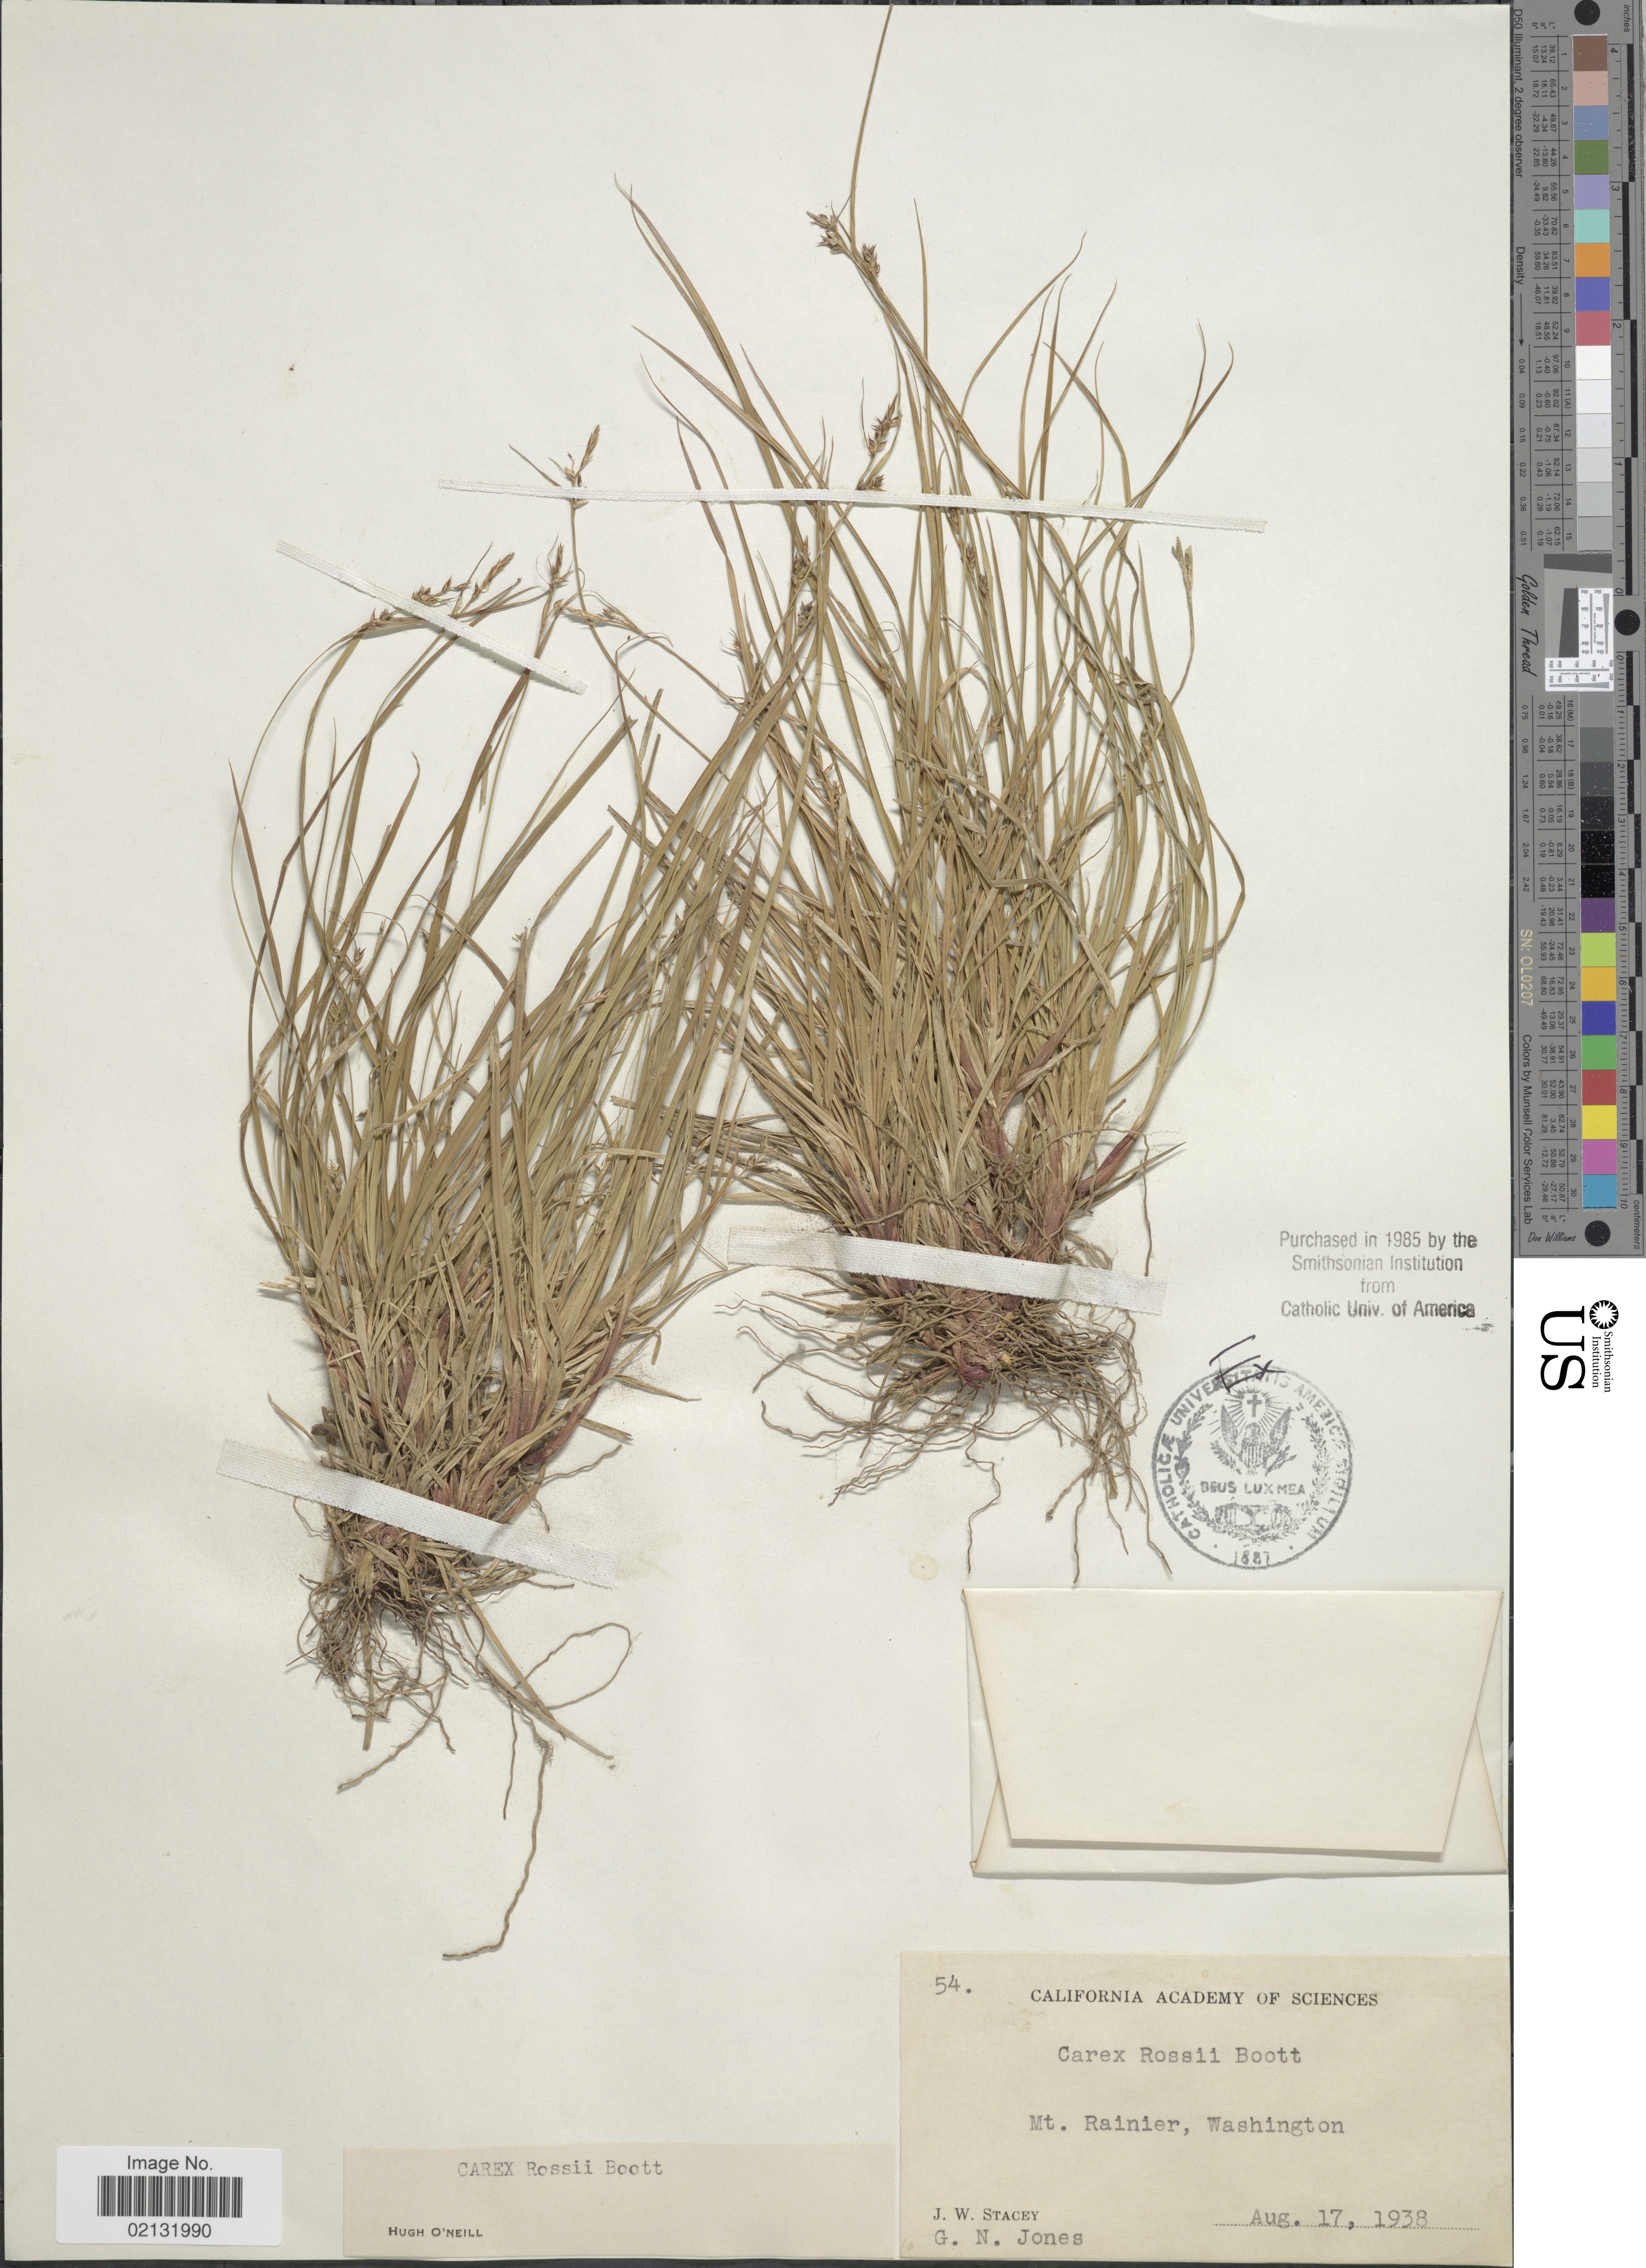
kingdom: Plantae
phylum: Tracheophyta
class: Liliopsida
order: Poales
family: Cyperaceae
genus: Carex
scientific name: Carex rossii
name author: Boott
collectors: J. W. Stacey & G. N. Jones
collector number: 54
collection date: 1938-08-17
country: United States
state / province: Washington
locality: Mt. Rainier, Washington.